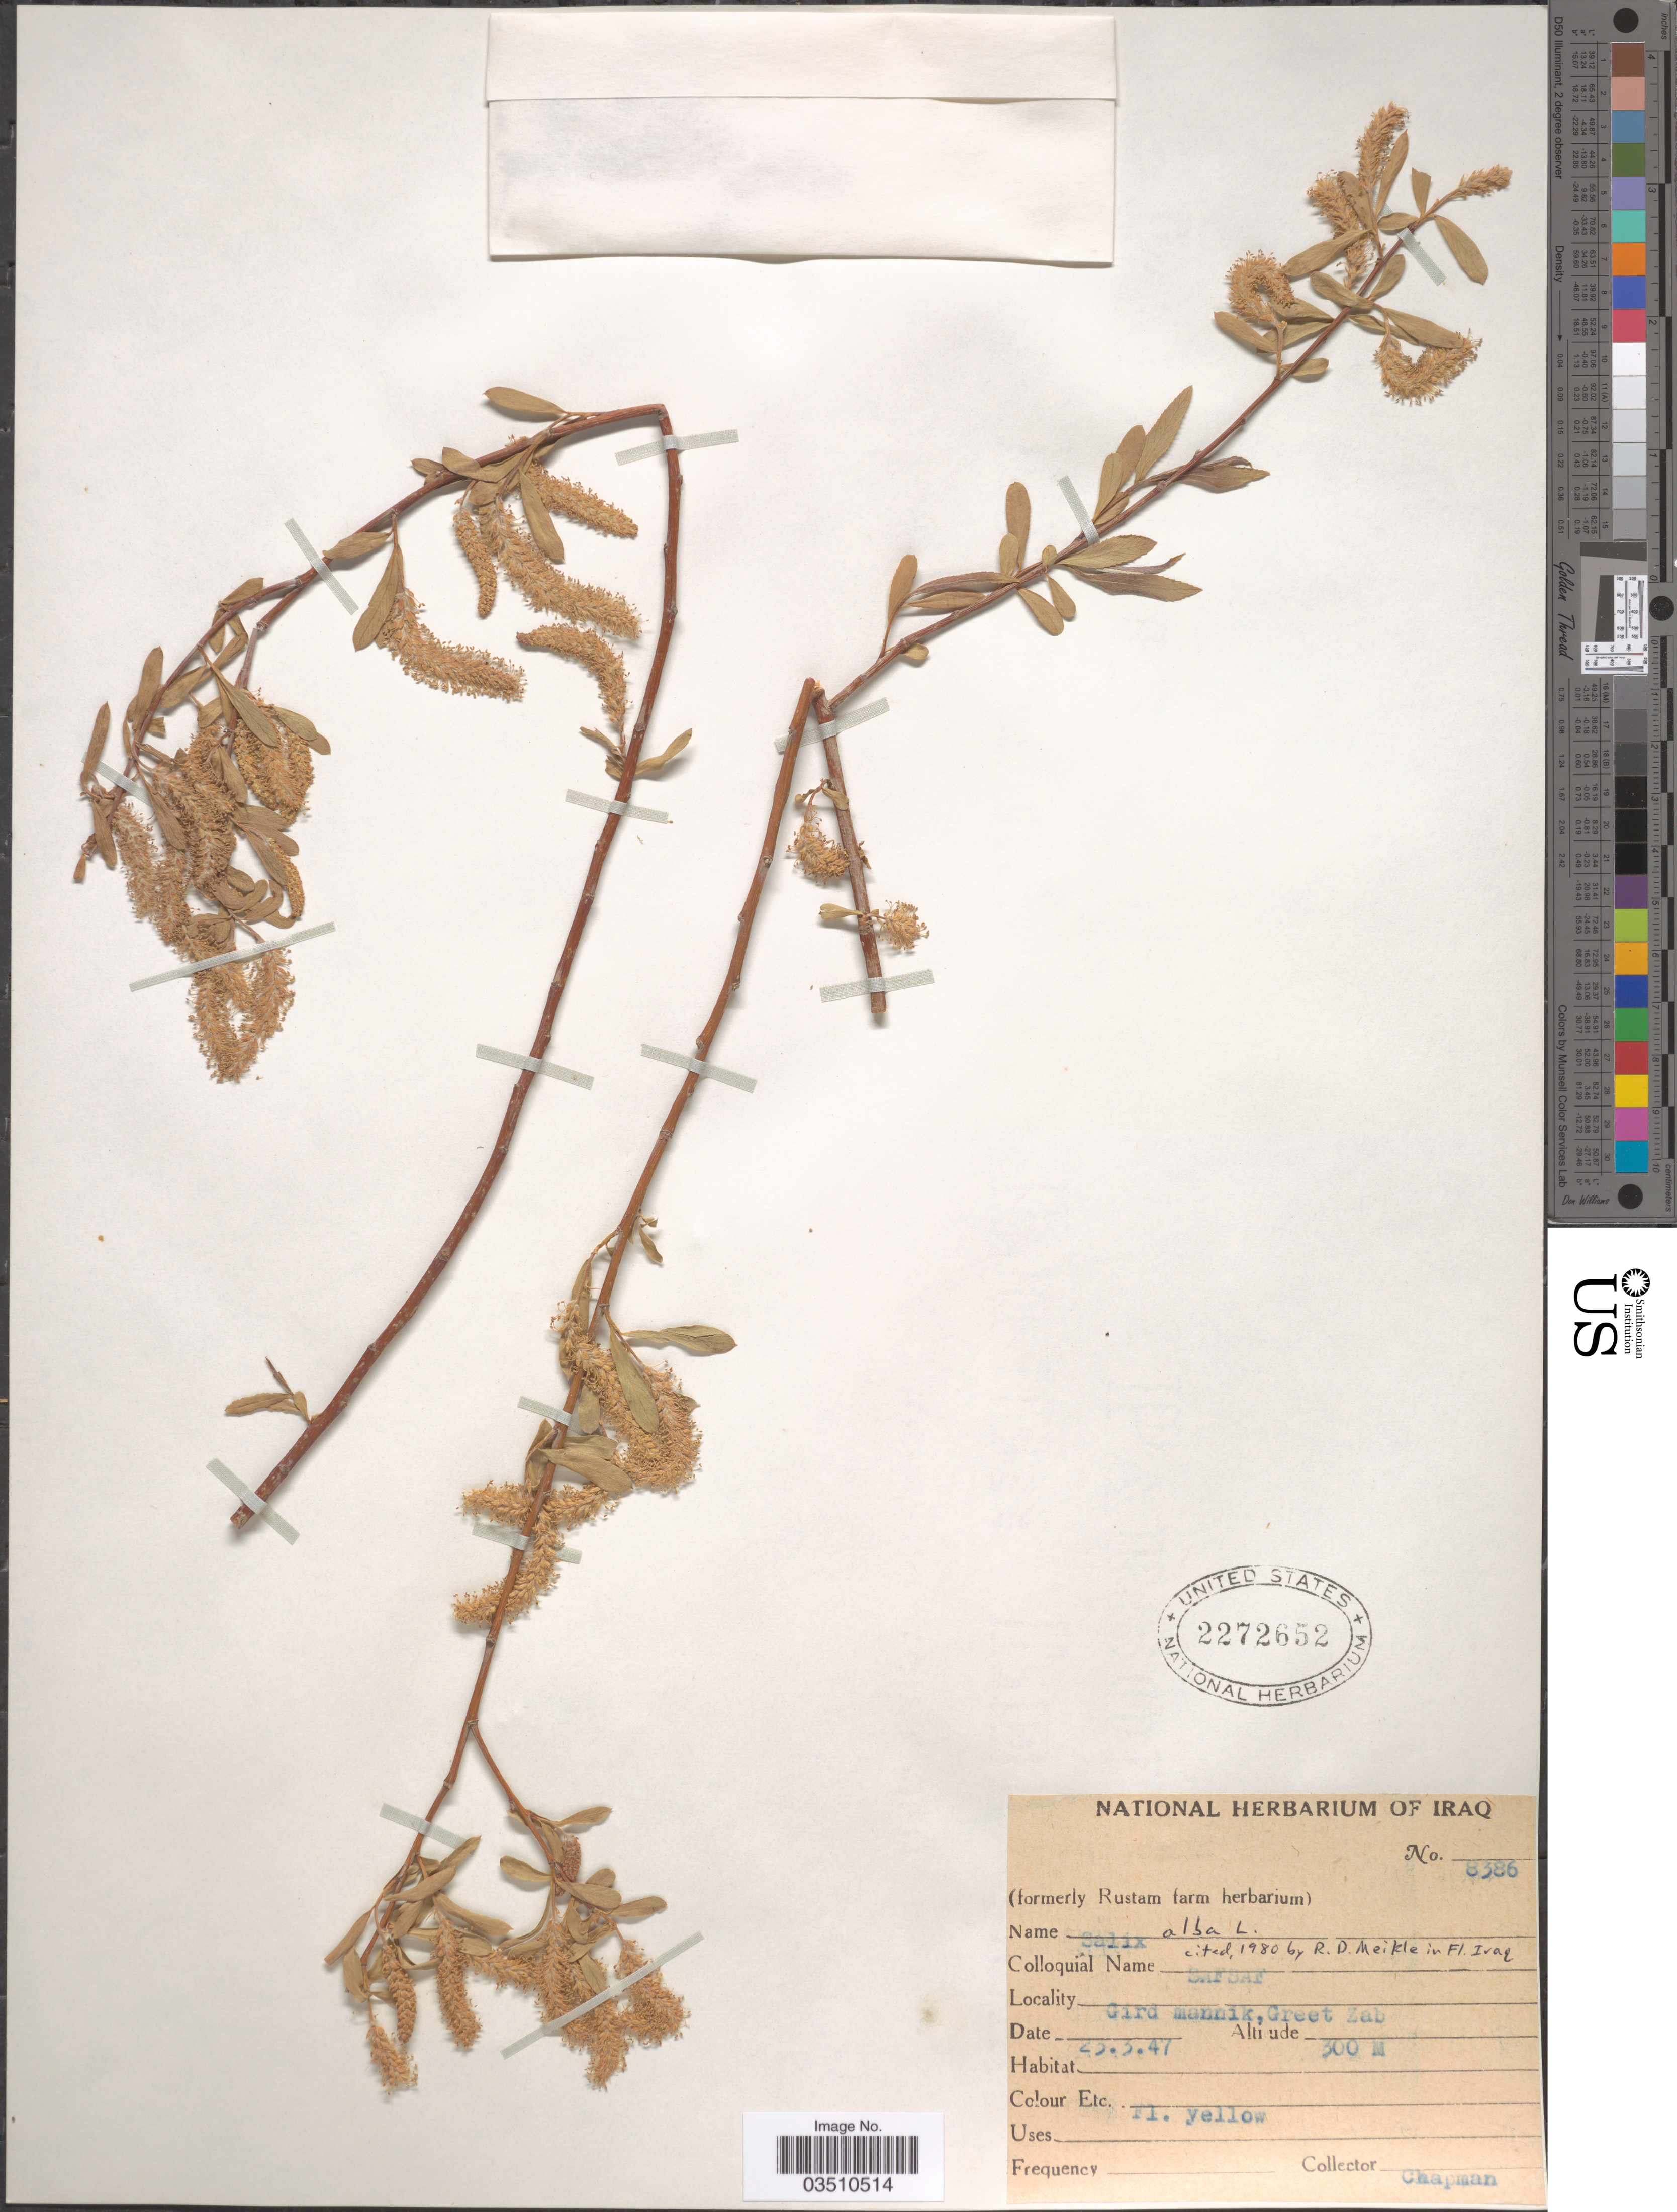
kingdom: Plantae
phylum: Tracheophyta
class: Magnoliopsida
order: Malpighiales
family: Salicaceae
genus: Salix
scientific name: Salix alba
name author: L.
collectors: A. Chapman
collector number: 8386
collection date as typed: Transcribed d/m/y: 23/3/47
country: Iraq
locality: Gird mannik, Greet Zab.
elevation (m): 300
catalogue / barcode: US 2272652